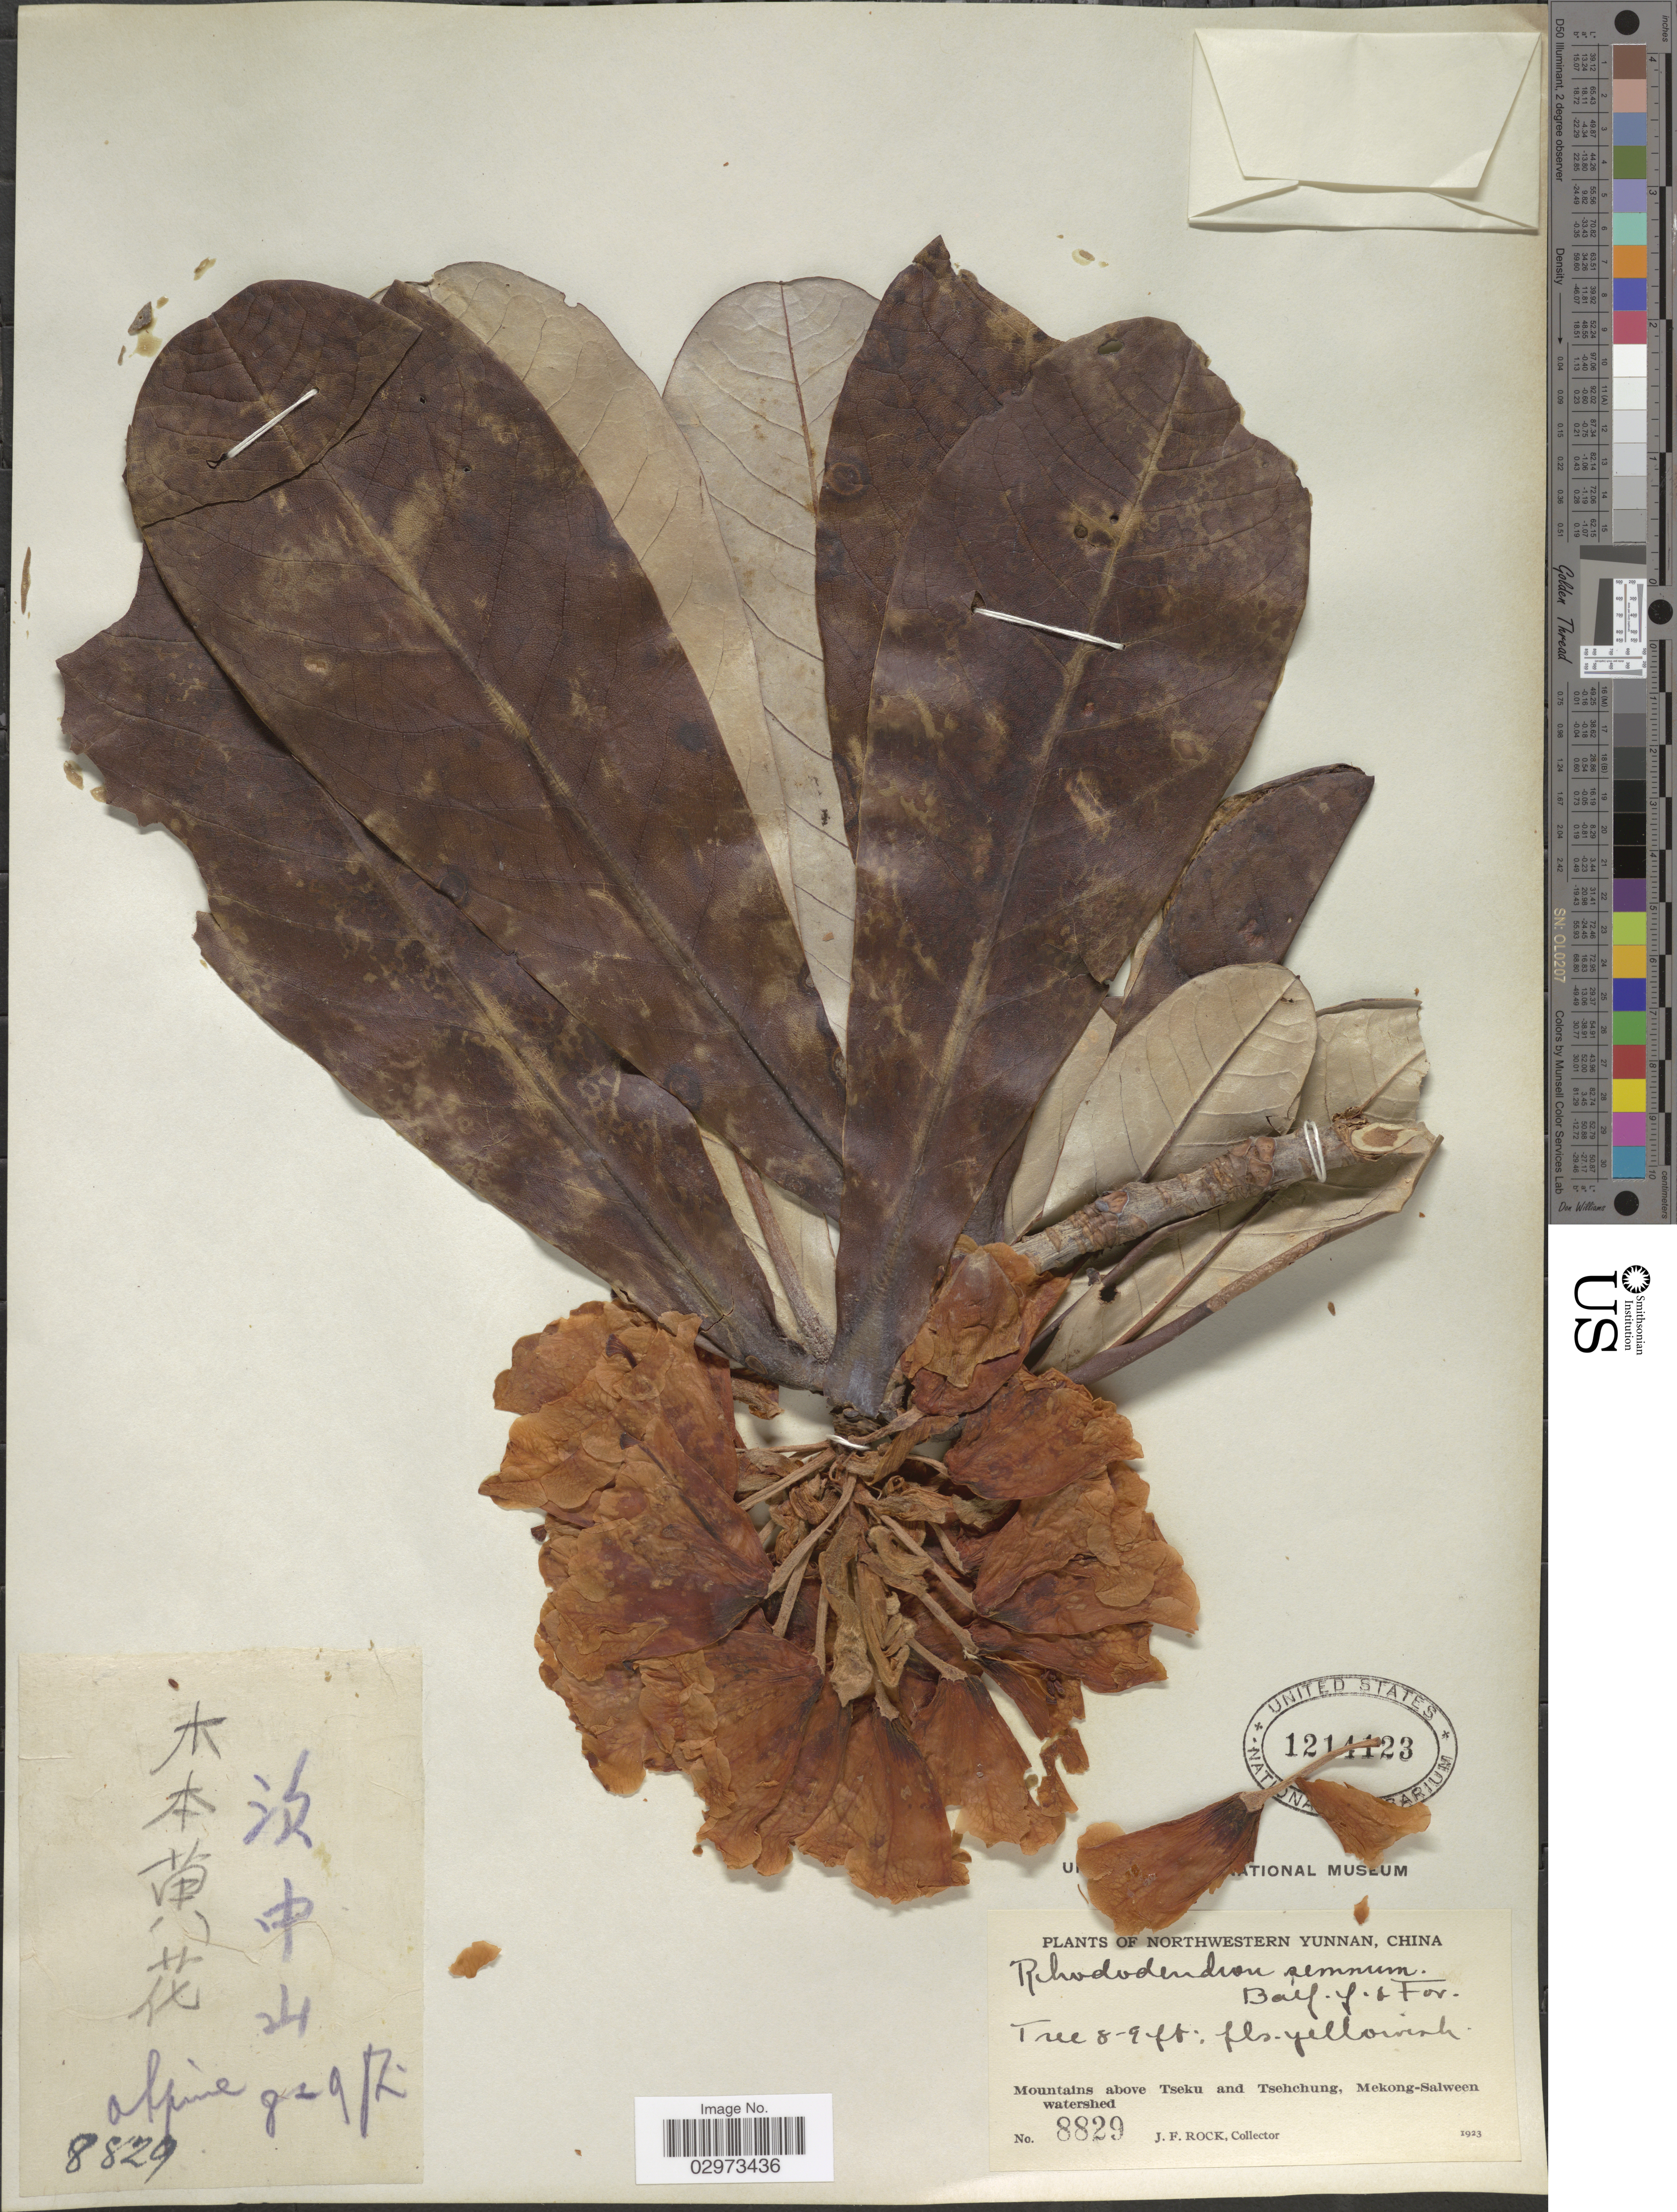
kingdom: Plantae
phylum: Tracheophyta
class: Magnoliopsida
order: Ericales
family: Ericaceae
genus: Rhododendron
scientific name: Rhododendron semnum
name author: Balf. f. & W.W. Sm.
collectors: J. Rock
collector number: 8829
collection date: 1923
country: China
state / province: Yunnan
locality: Northwestern Yunnan. Mountains above Tseku and Tsehchung, Mekong-Salween watershed.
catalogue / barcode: US 1214123